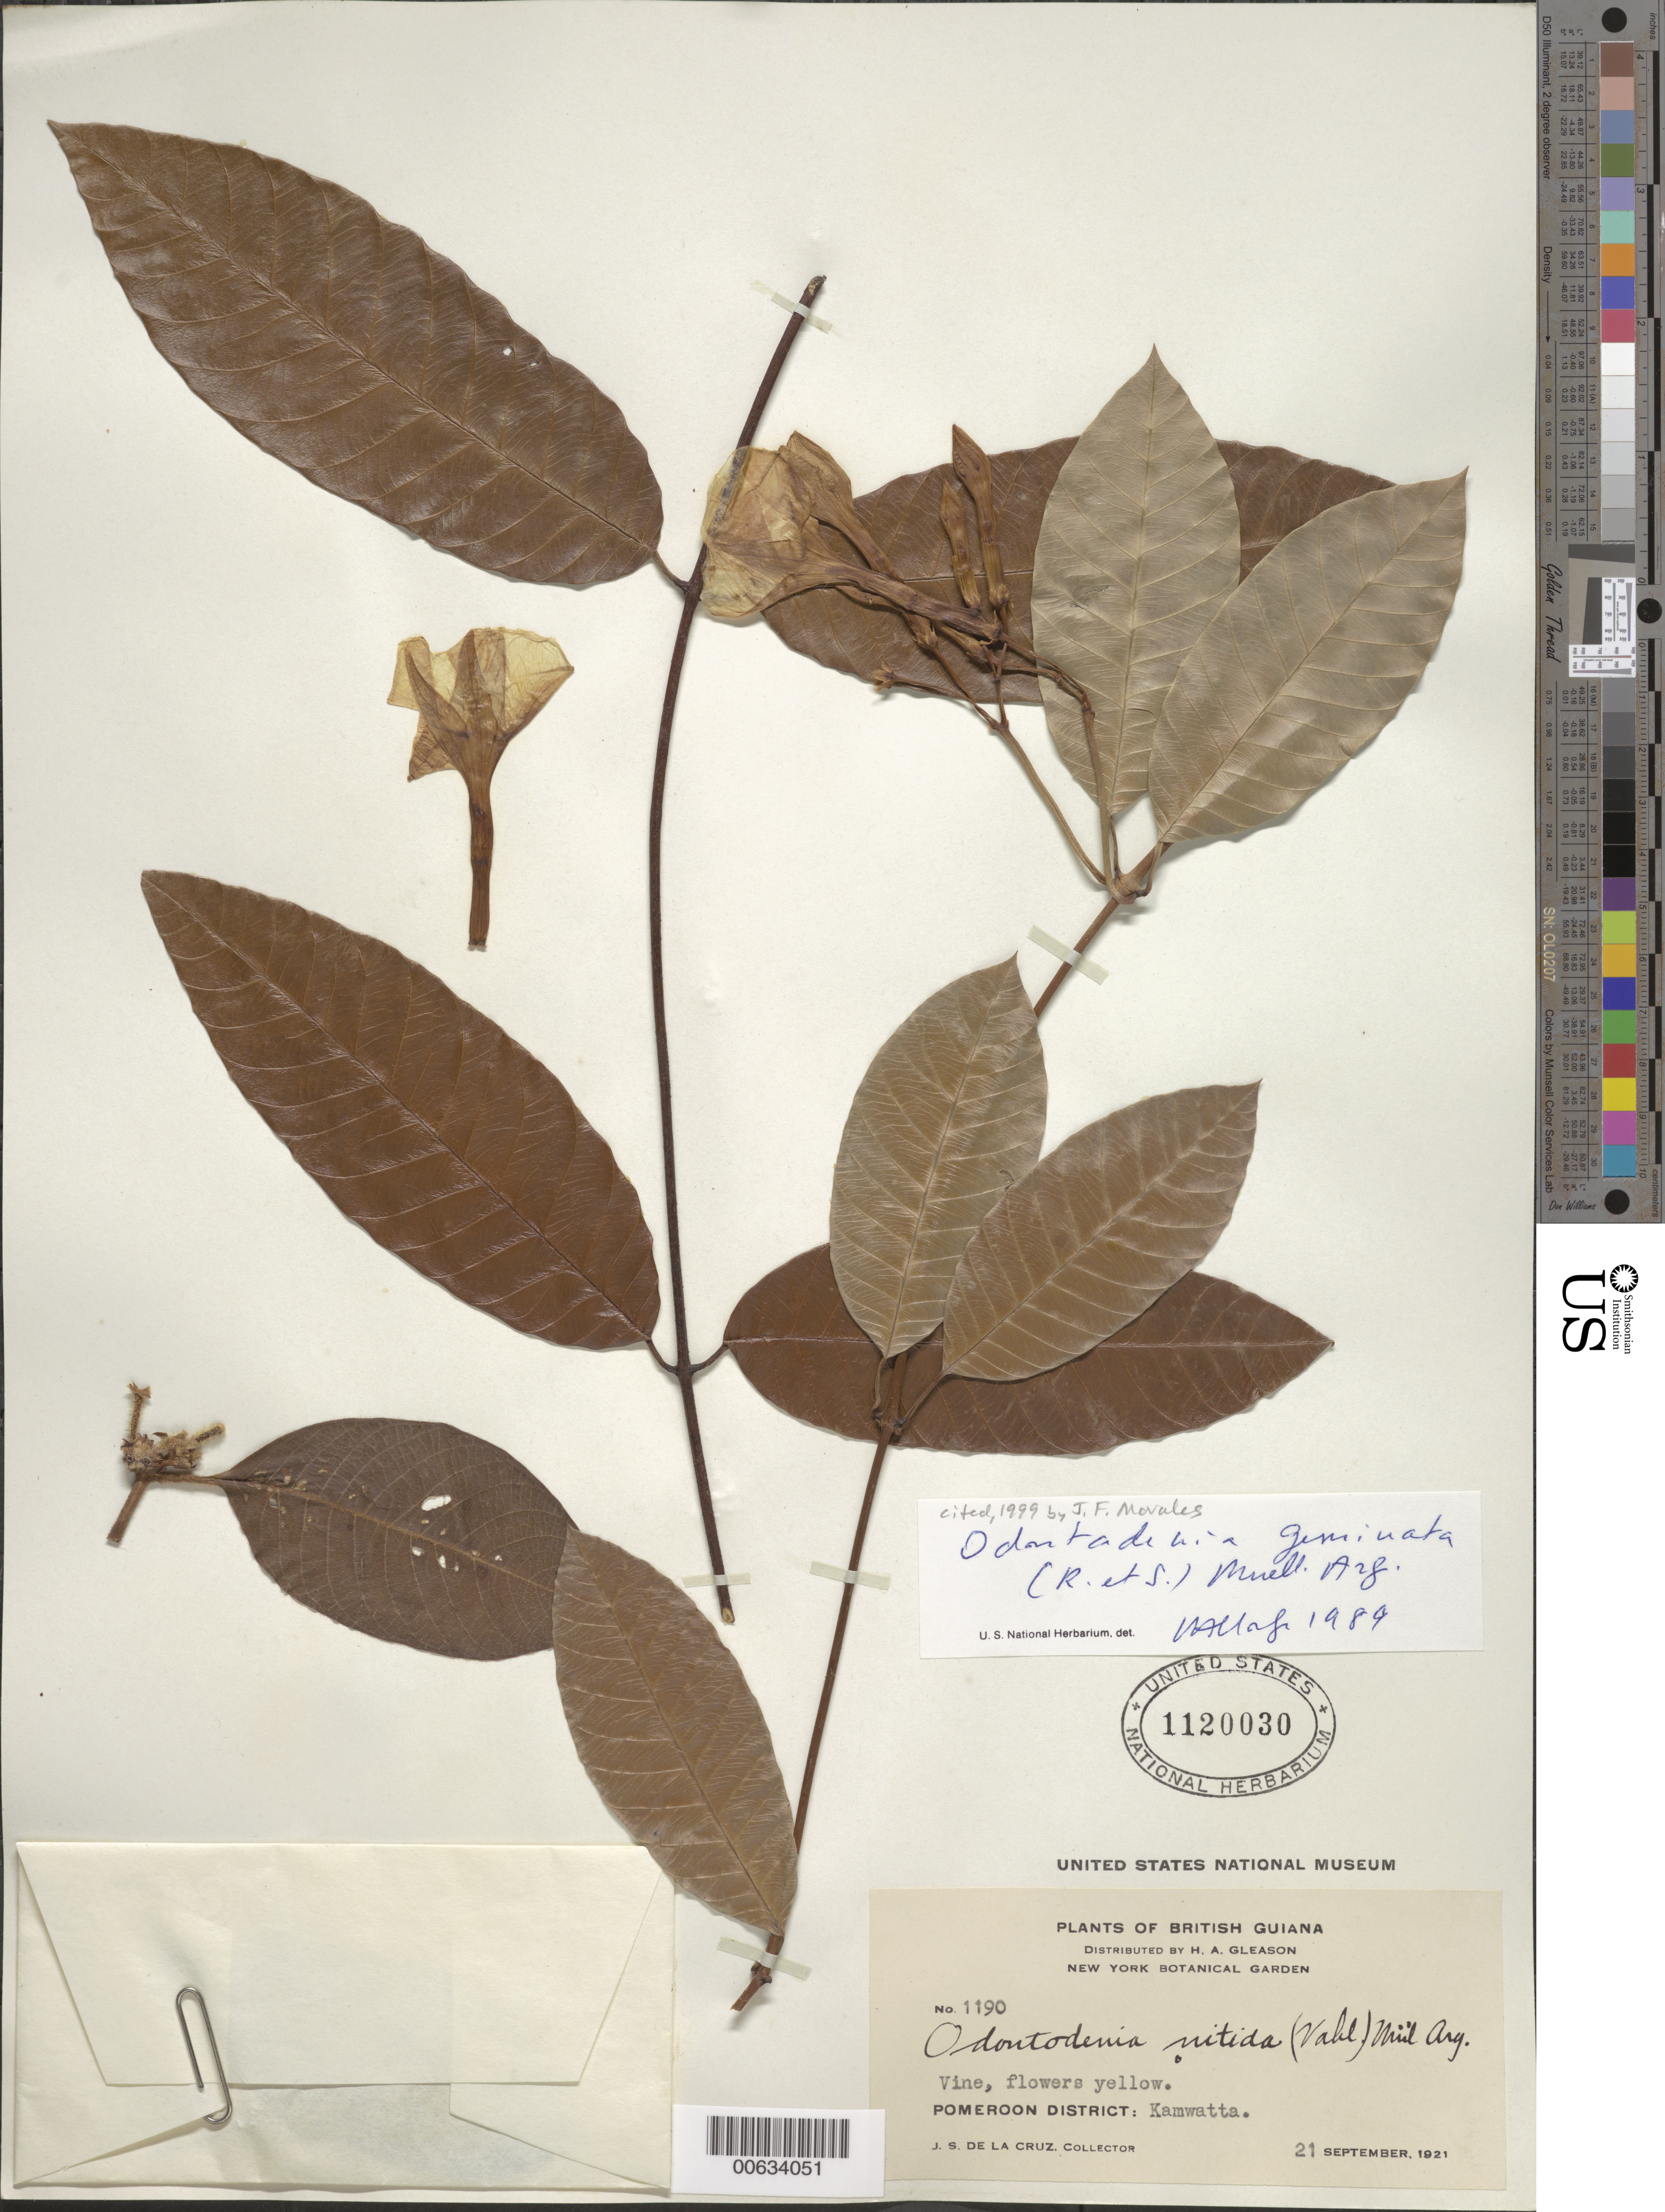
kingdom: Plantae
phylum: Tracheophyta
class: Magnoliopsida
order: Gentianales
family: Apocynaceae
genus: Odontadenia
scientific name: Odontadenia geminata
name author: (Hoffmanns. ex Roem. & Schult.) Müll. Arg.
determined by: Allorge, L.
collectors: J. S. de la Cruz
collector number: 1190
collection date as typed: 21-Sep-21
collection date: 1921-09-21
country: Guyana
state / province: Barima-Waini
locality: Kamwatta, Pomeroon Dist.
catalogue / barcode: US 1120030